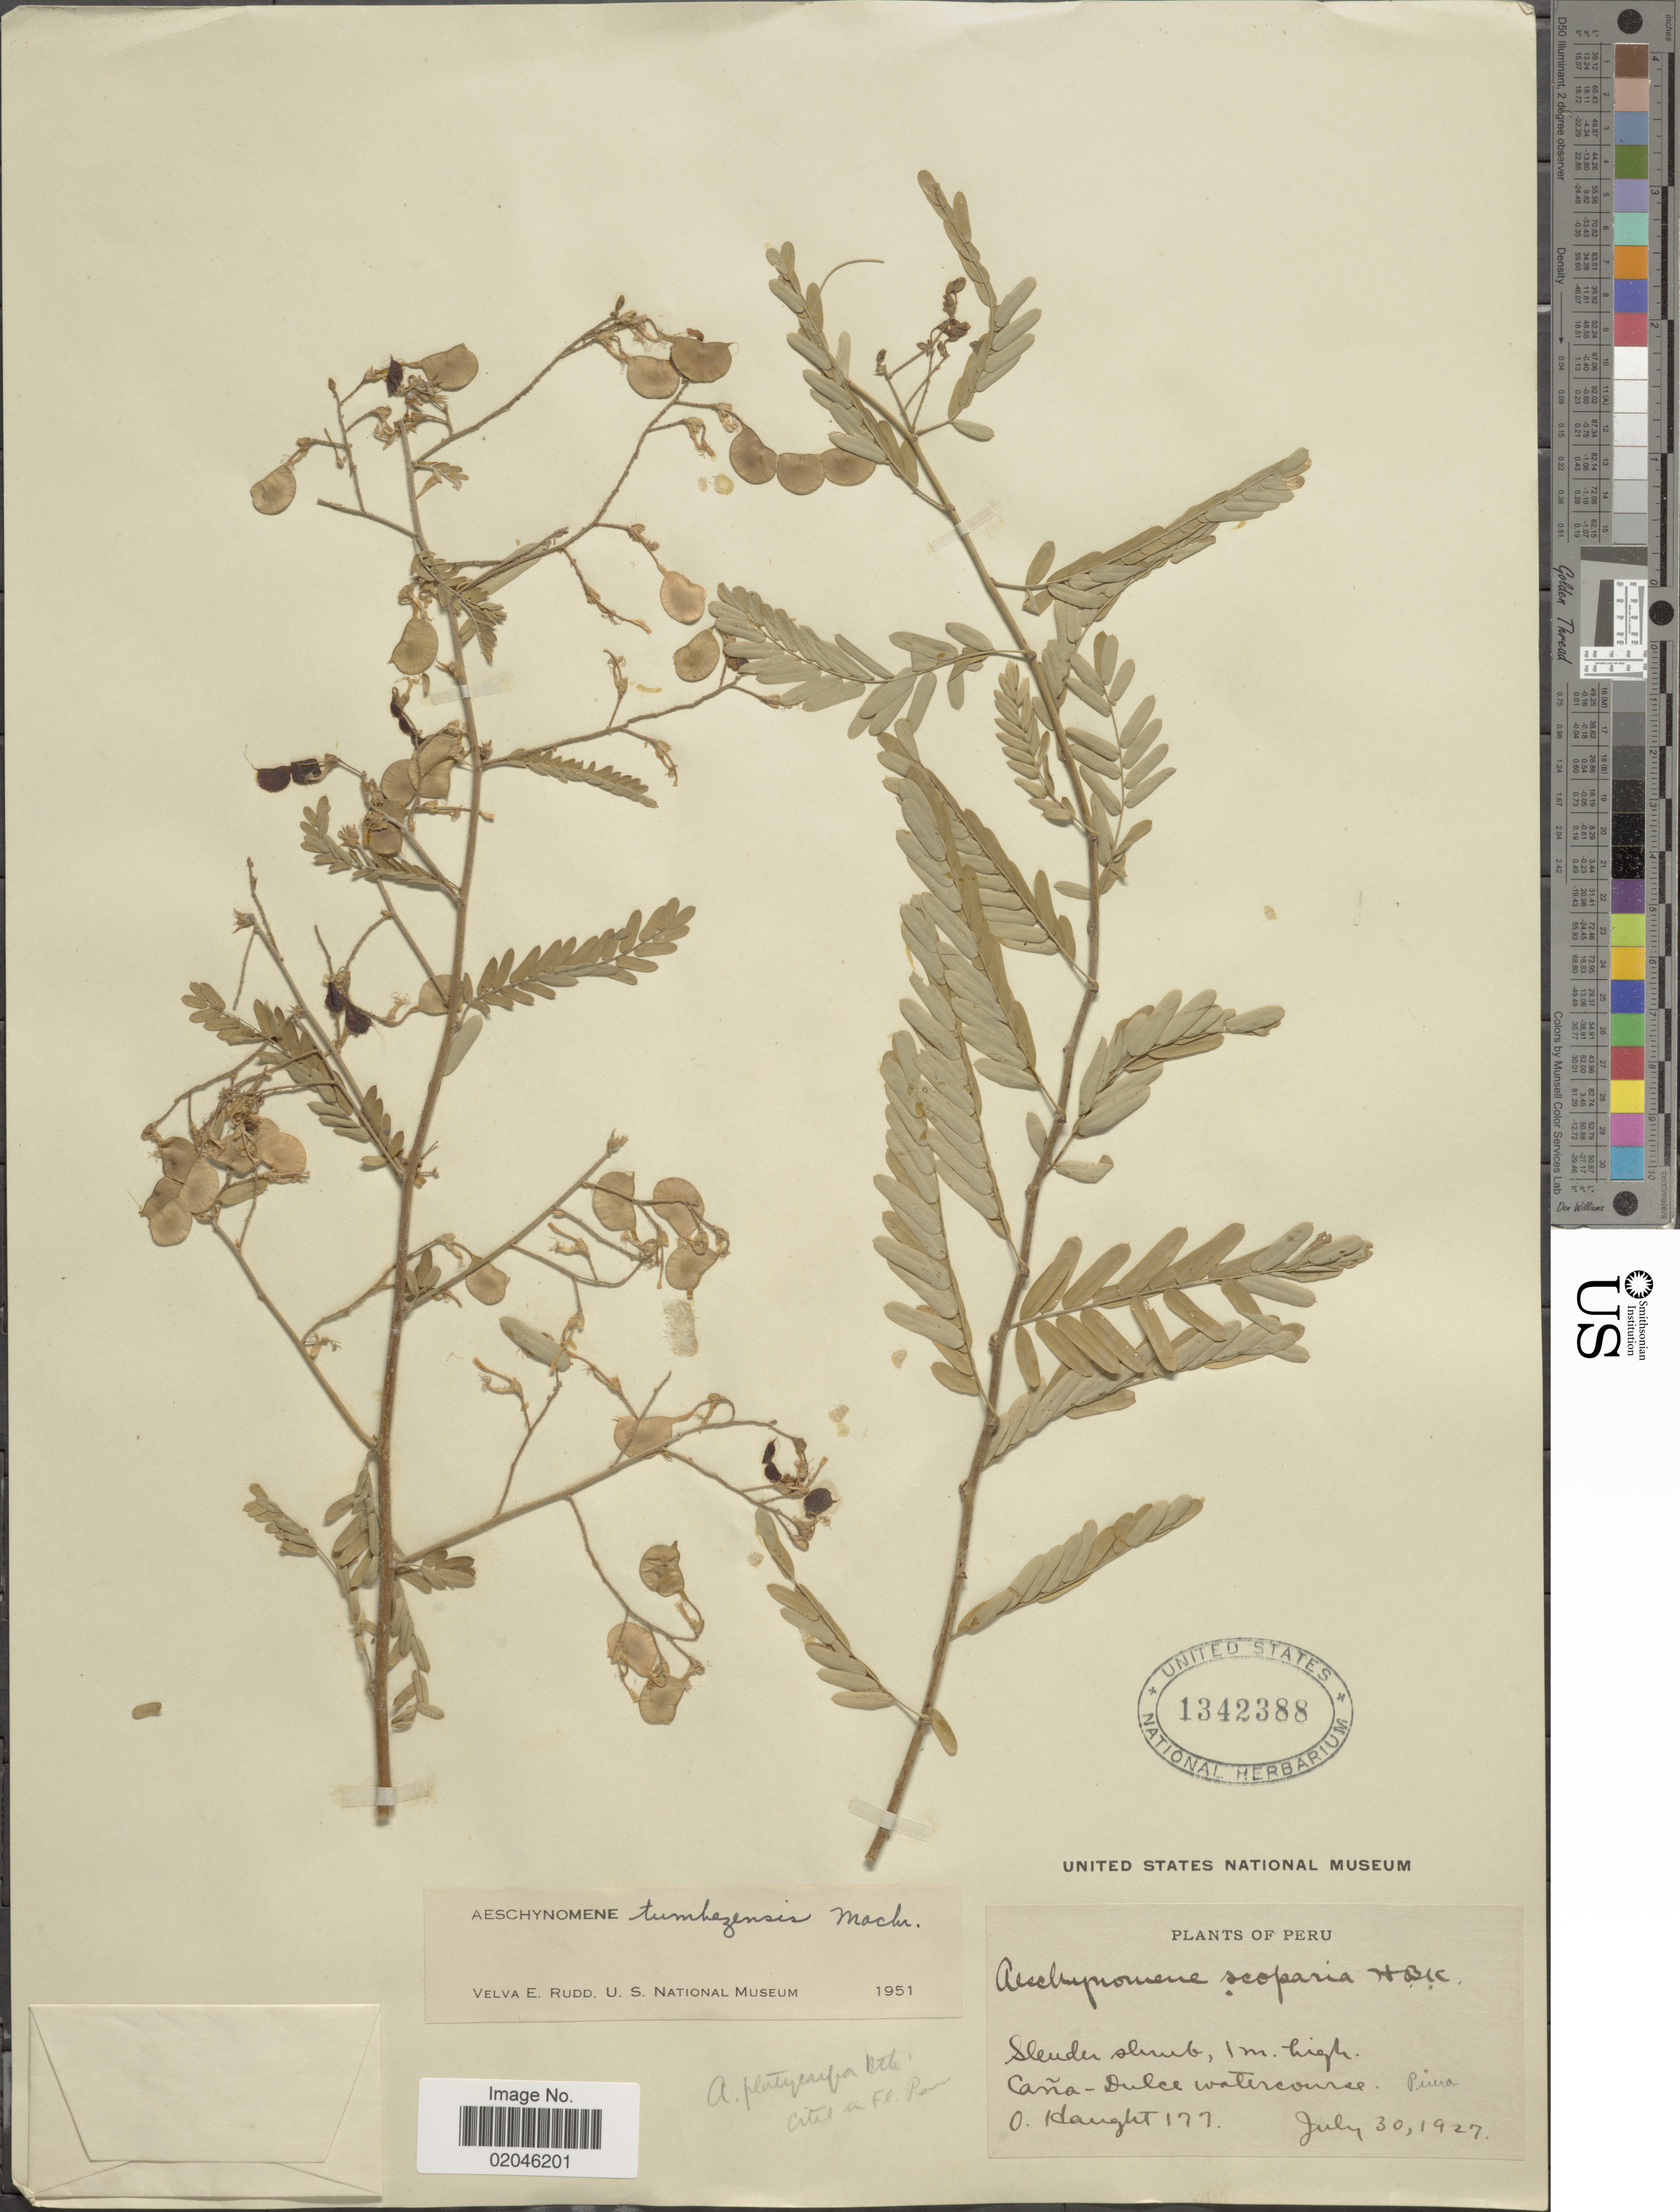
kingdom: Plantae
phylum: Tracheophyta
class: Magnoliopsida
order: Fabales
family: Fabaceae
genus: Aeschynomene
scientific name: Aeschynomene tumbezensis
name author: J.F. Macbr.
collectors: O. Haught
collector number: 177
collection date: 1927-07-30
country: Peru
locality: Caña - Dulce watercourse, Piura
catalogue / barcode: US 1342388